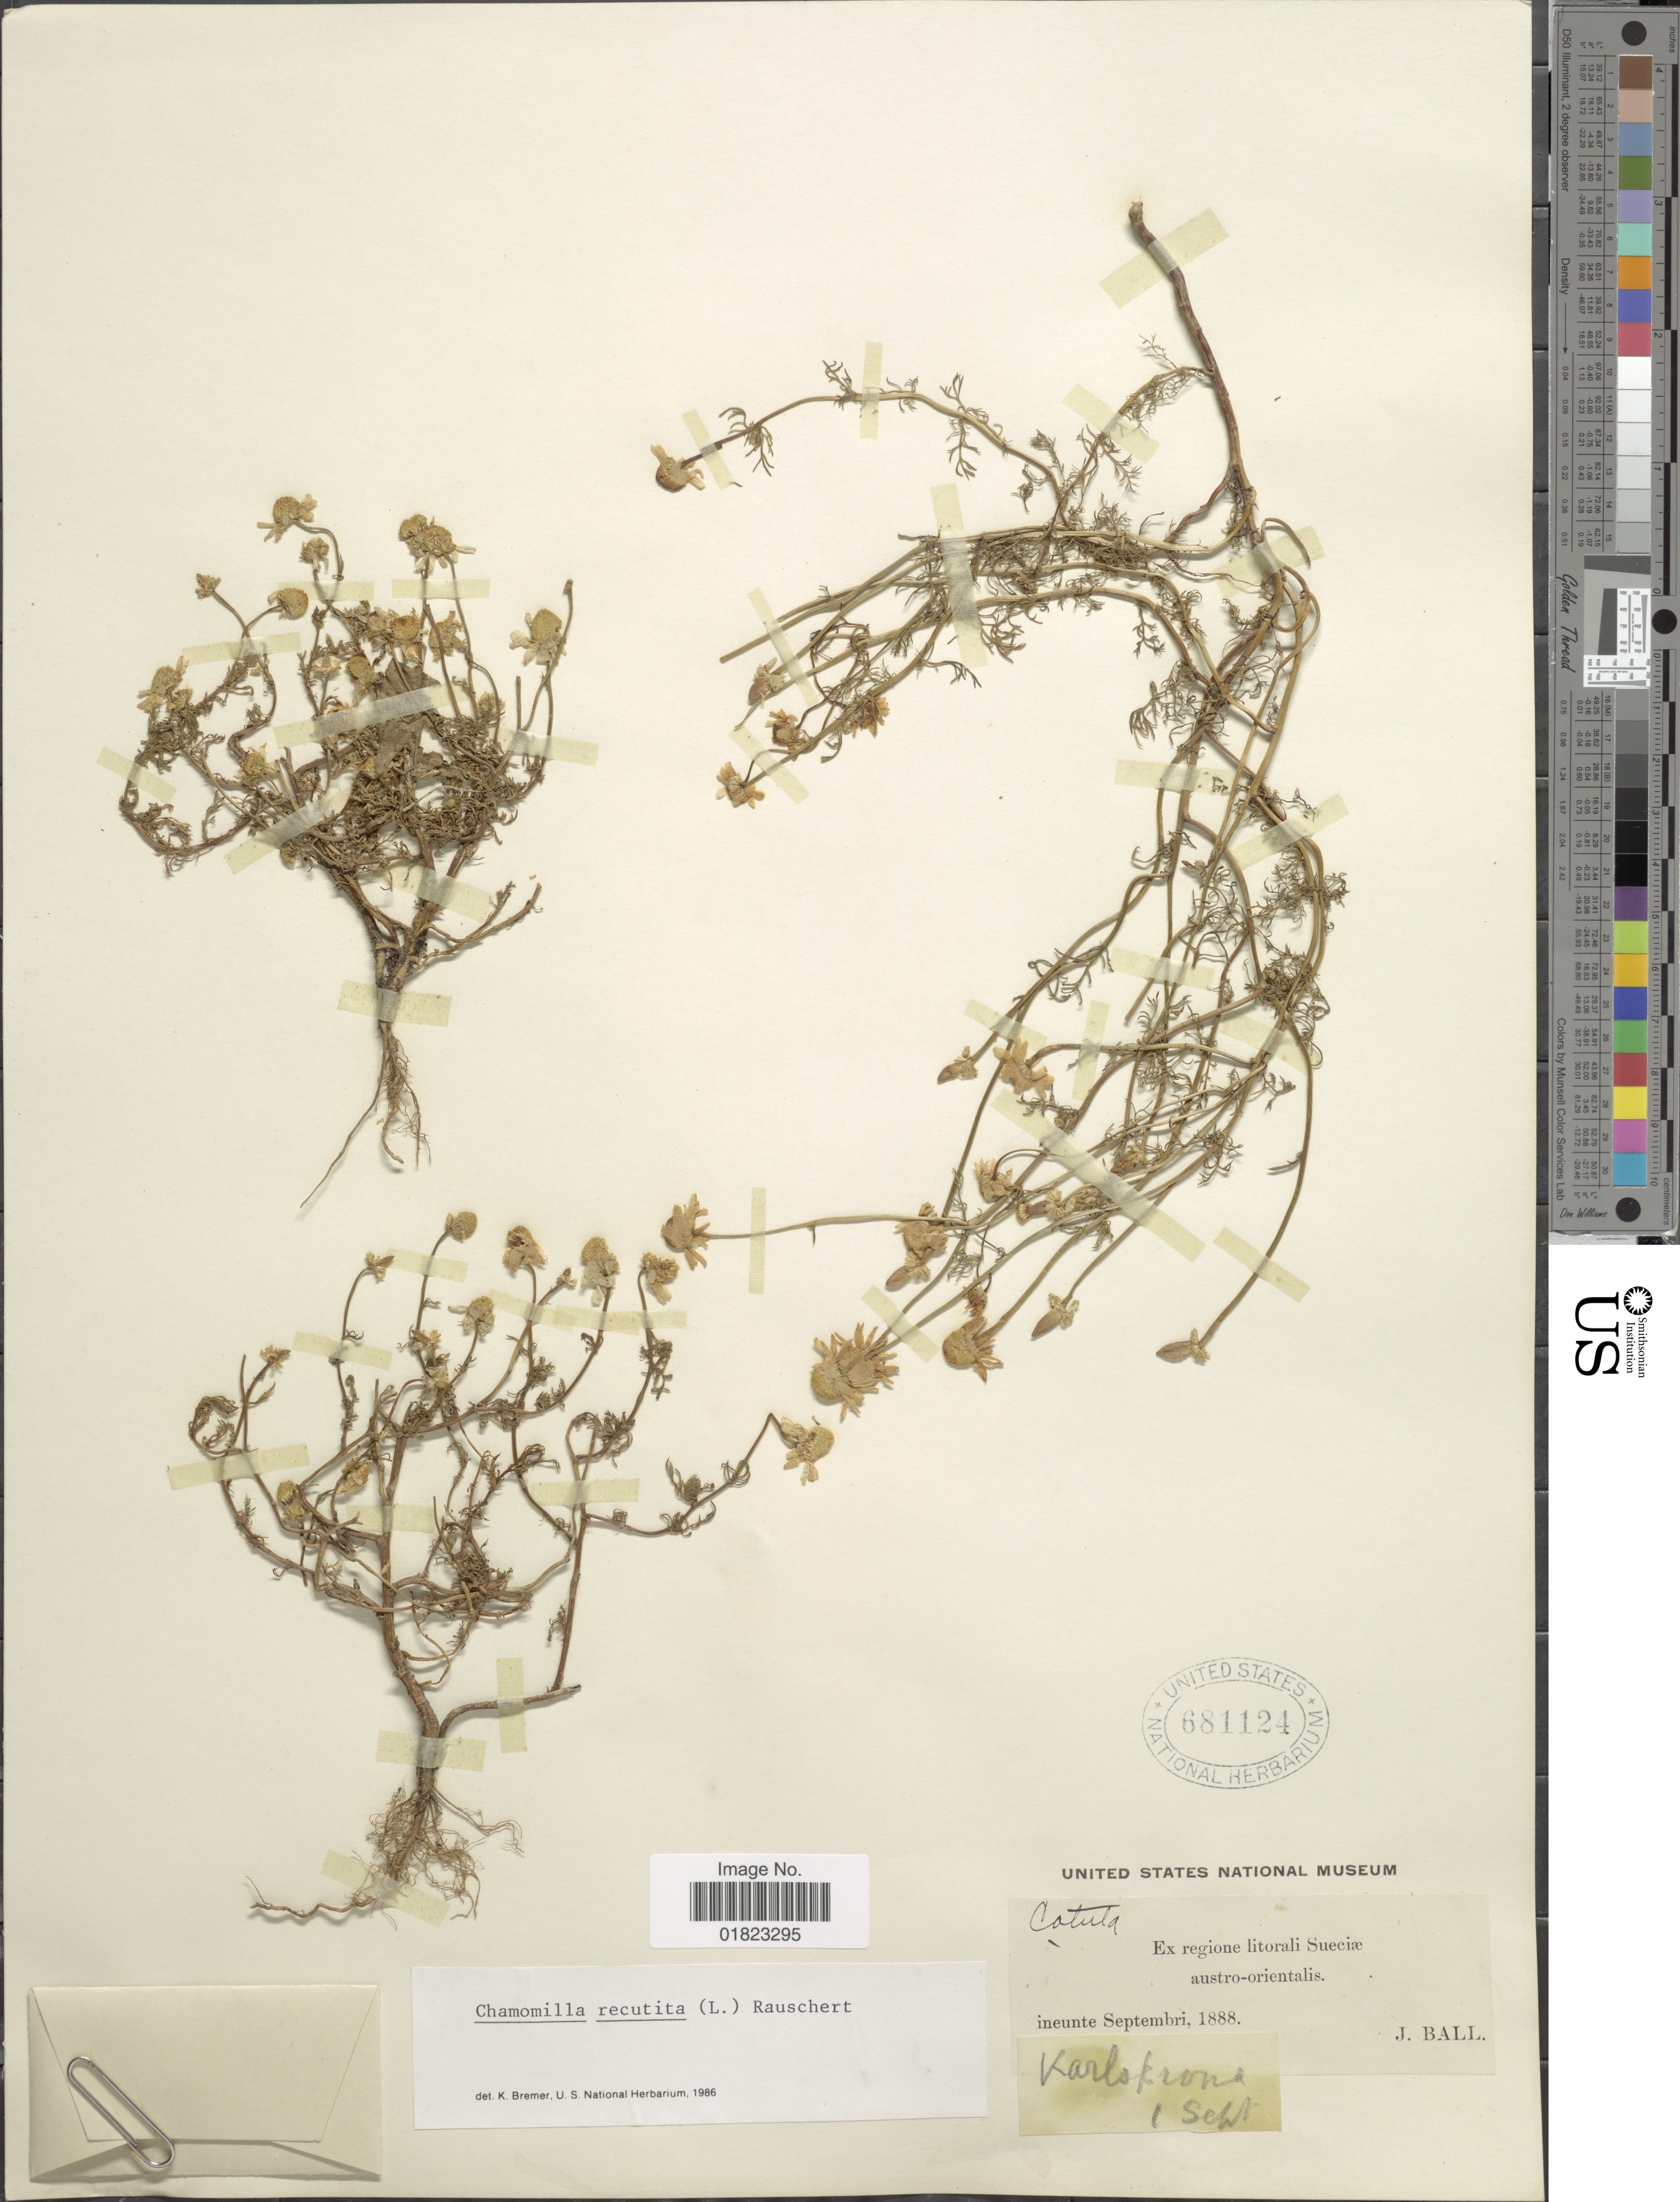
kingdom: Plantae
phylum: Tracheophyta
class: Magnoliopsida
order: Asterales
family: Asteraceae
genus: Matricaria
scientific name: Matricaria recutita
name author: L.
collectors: J. Ball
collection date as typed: ineunte Septembri, 1888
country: Sweden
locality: Regione litorali Sueciae, austro-orienrtalis.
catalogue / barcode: US 681124